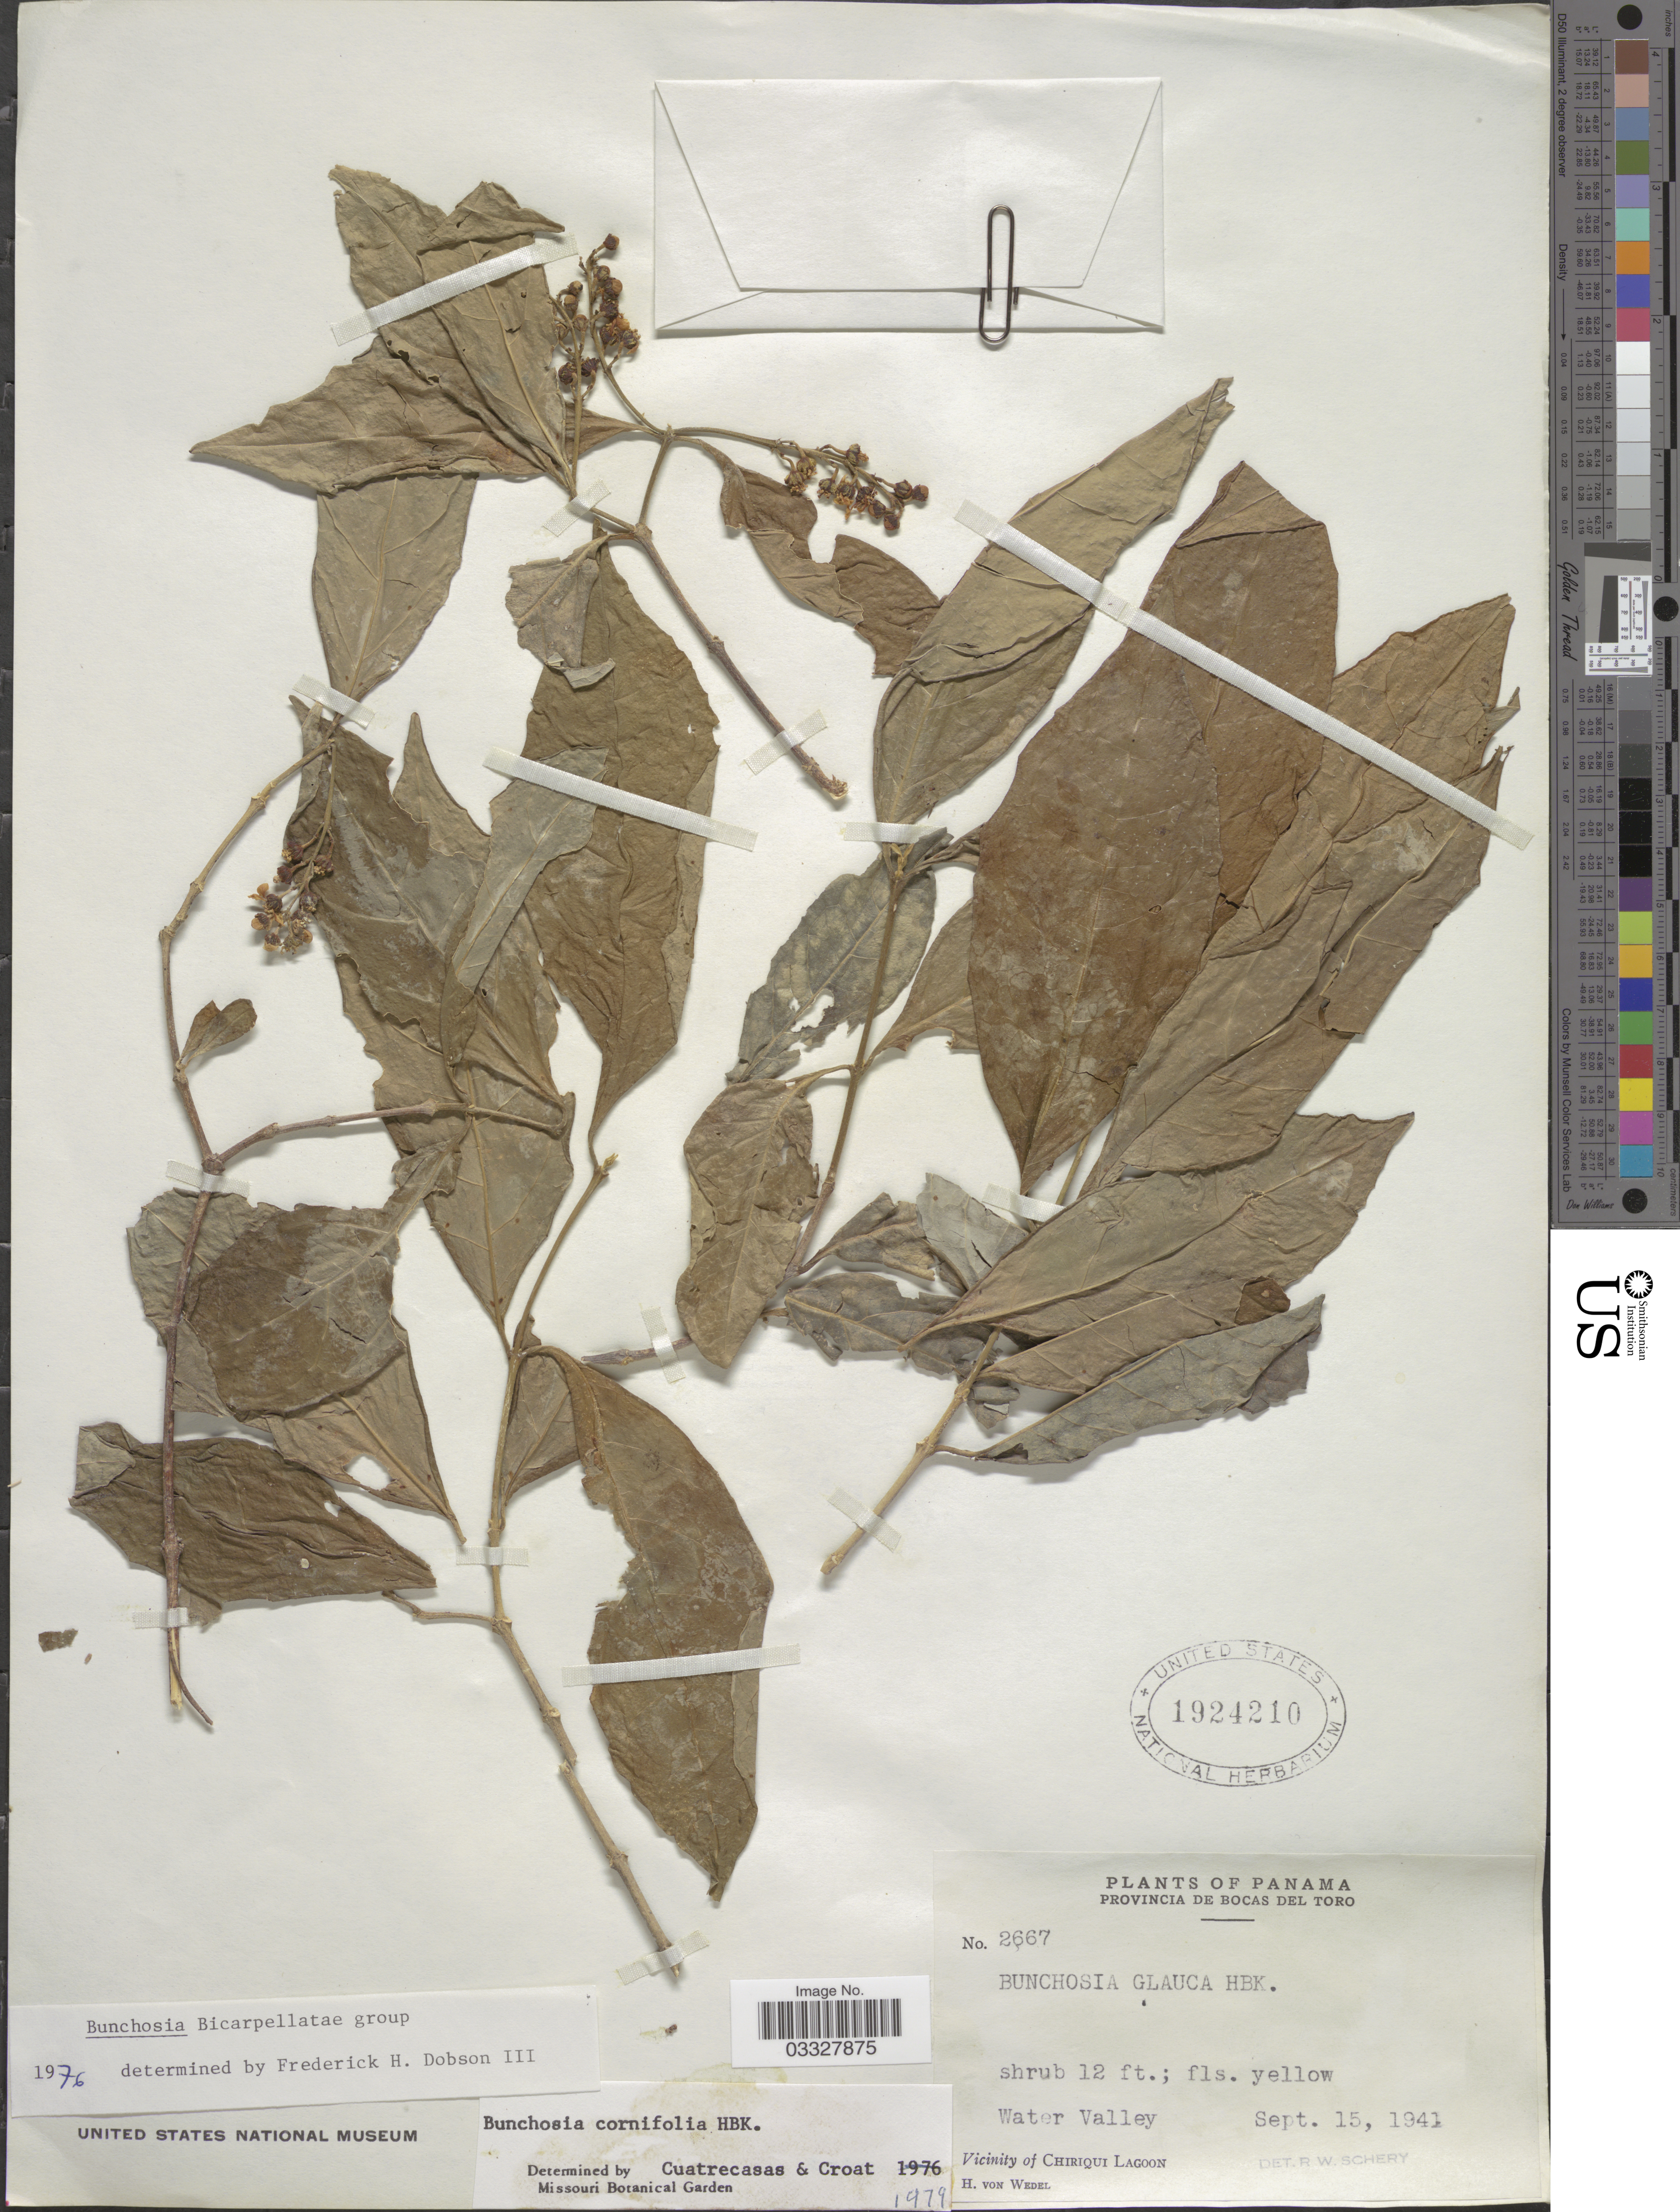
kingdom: Plantae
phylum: Tracheophyta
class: Magnoliopsida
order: Malpighiales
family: Malpighiaceae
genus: Bunchosia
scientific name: Bunchosia cornifolia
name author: Kunth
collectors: H. von Wedel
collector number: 2667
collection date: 1941-09-15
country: Panama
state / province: Bocas del Toro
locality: Water Valley. Vicinity of Chiriqui Lagoon.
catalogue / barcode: US 1924210